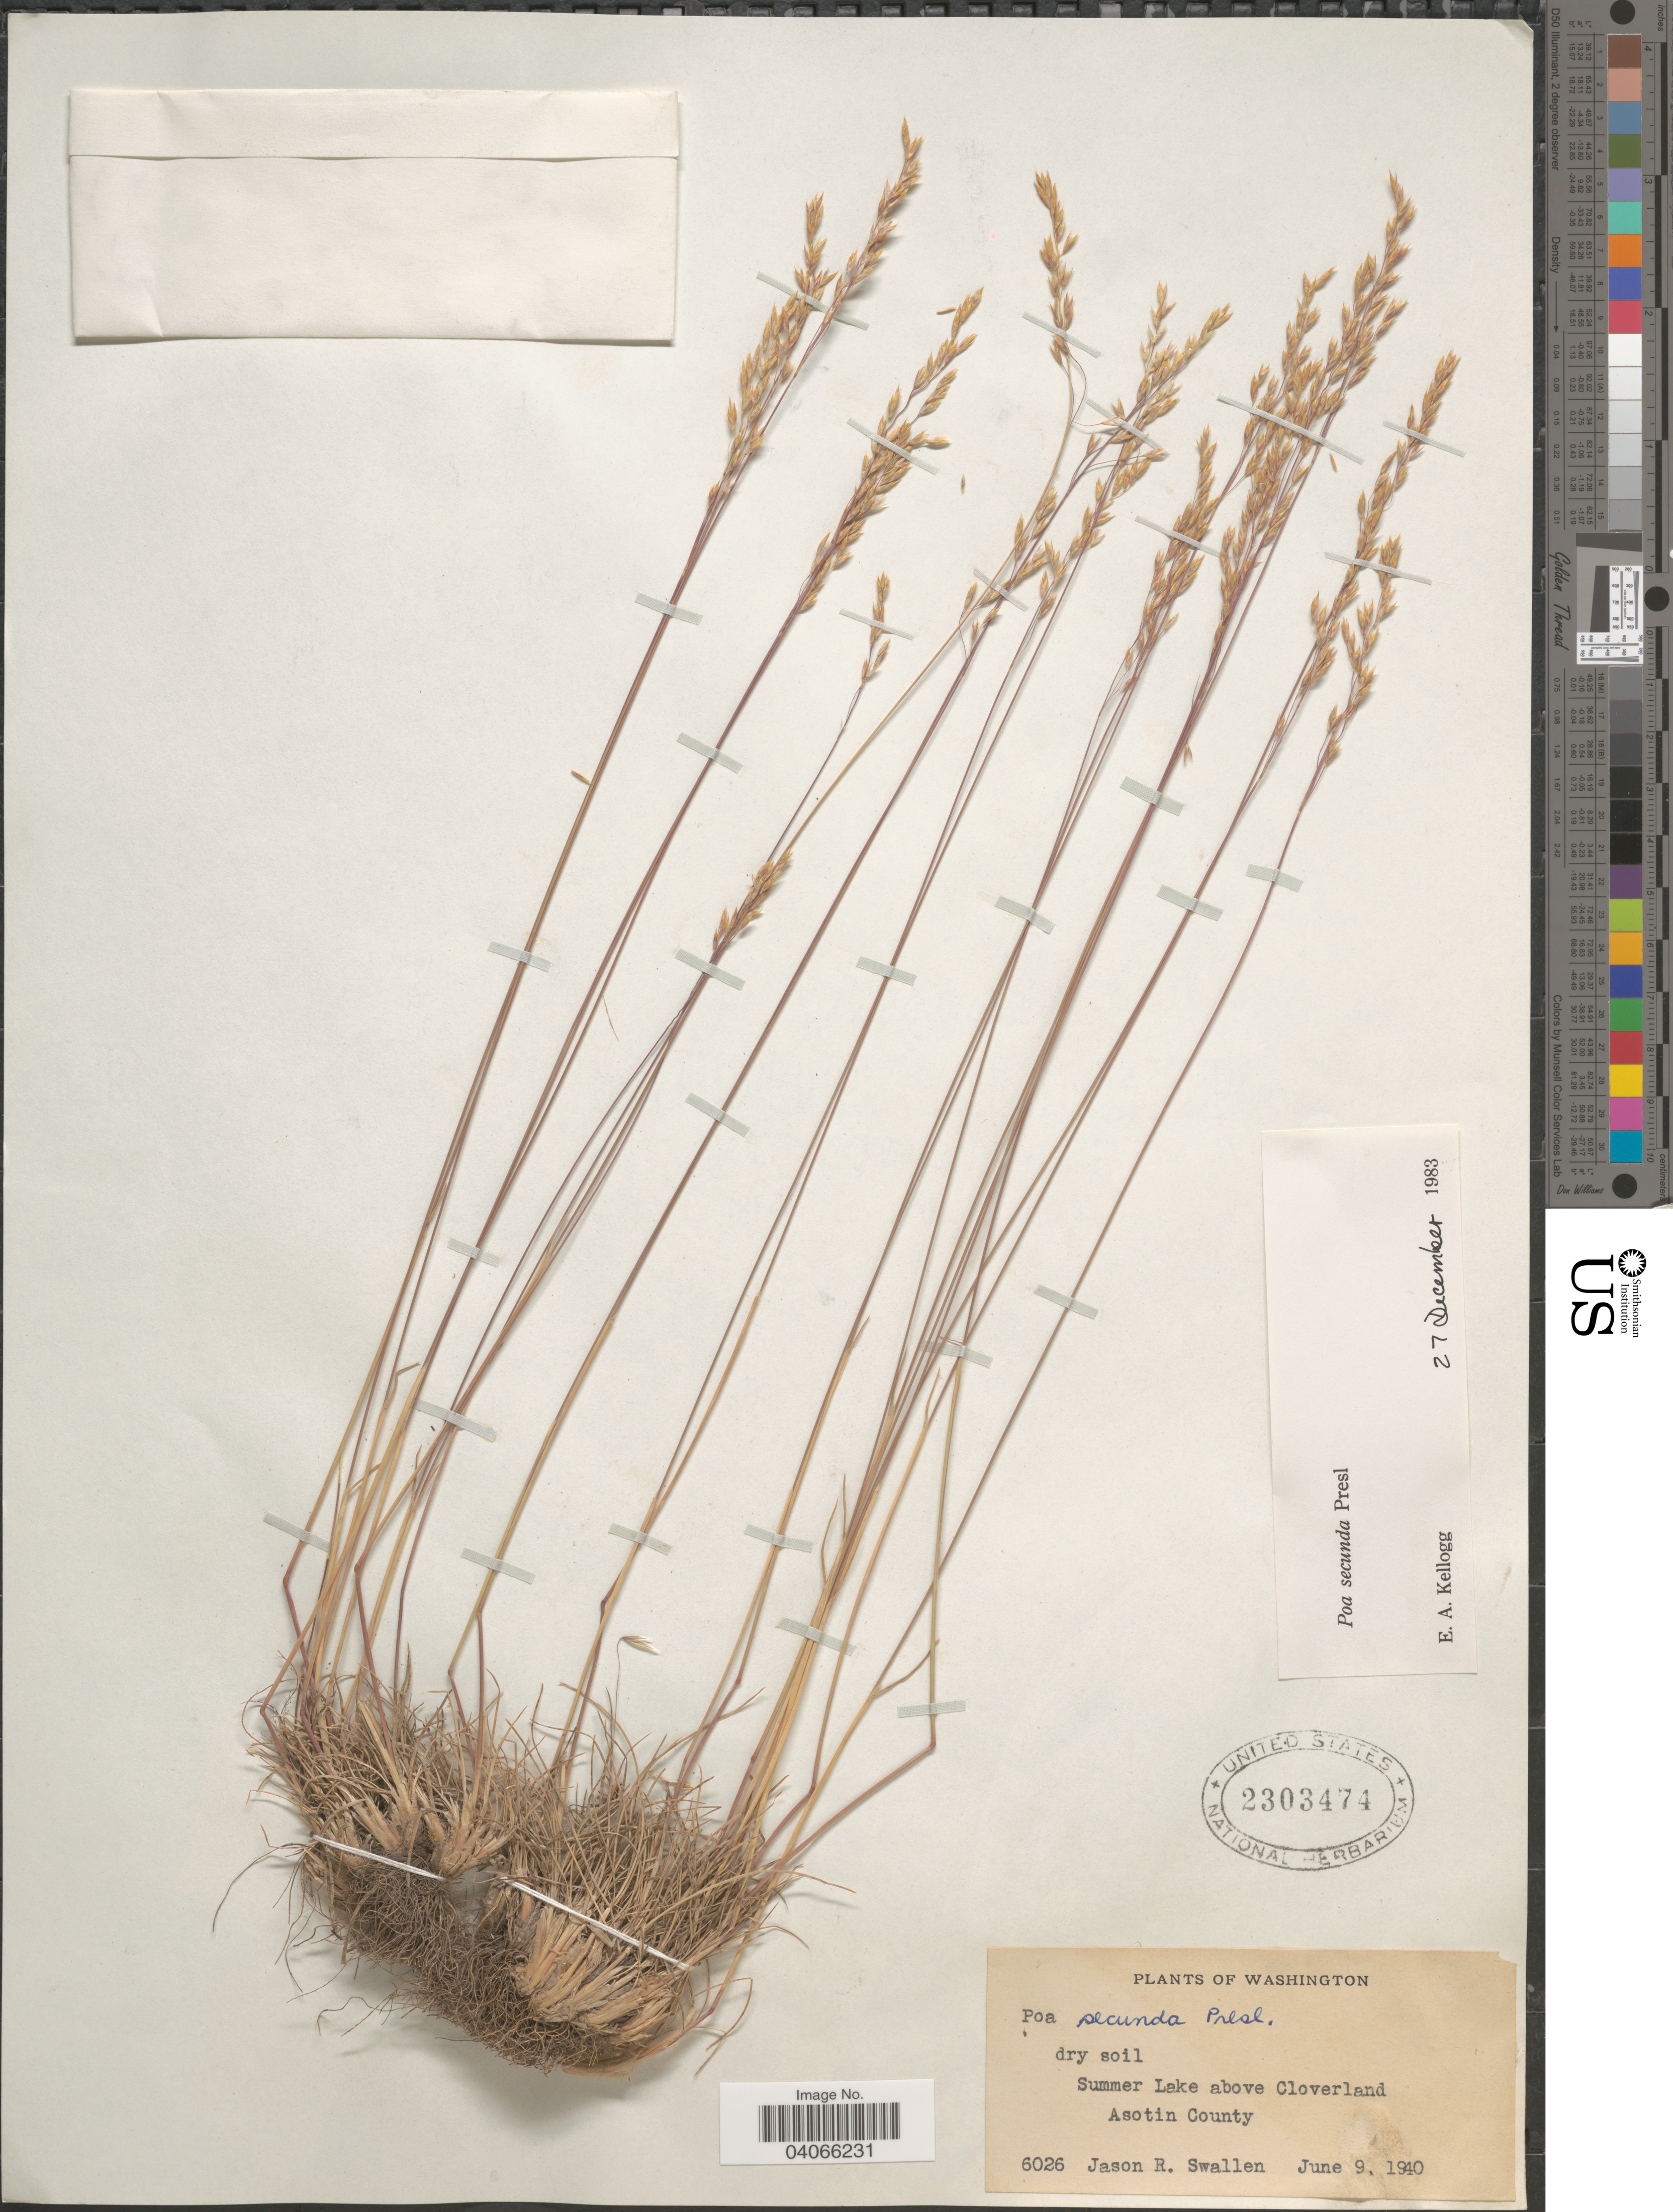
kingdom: Plantae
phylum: Tracheophyta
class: Liliopsida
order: Poales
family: Poaceae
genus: Poa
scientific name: Poa secunda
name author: J. Presl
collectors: J. R. Swallen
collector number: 6026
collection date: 1940-06-09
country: United States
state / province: Washington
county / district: Asotin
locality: Summer Lake above Cloverland. Asotin County.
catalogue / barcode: US 2303474